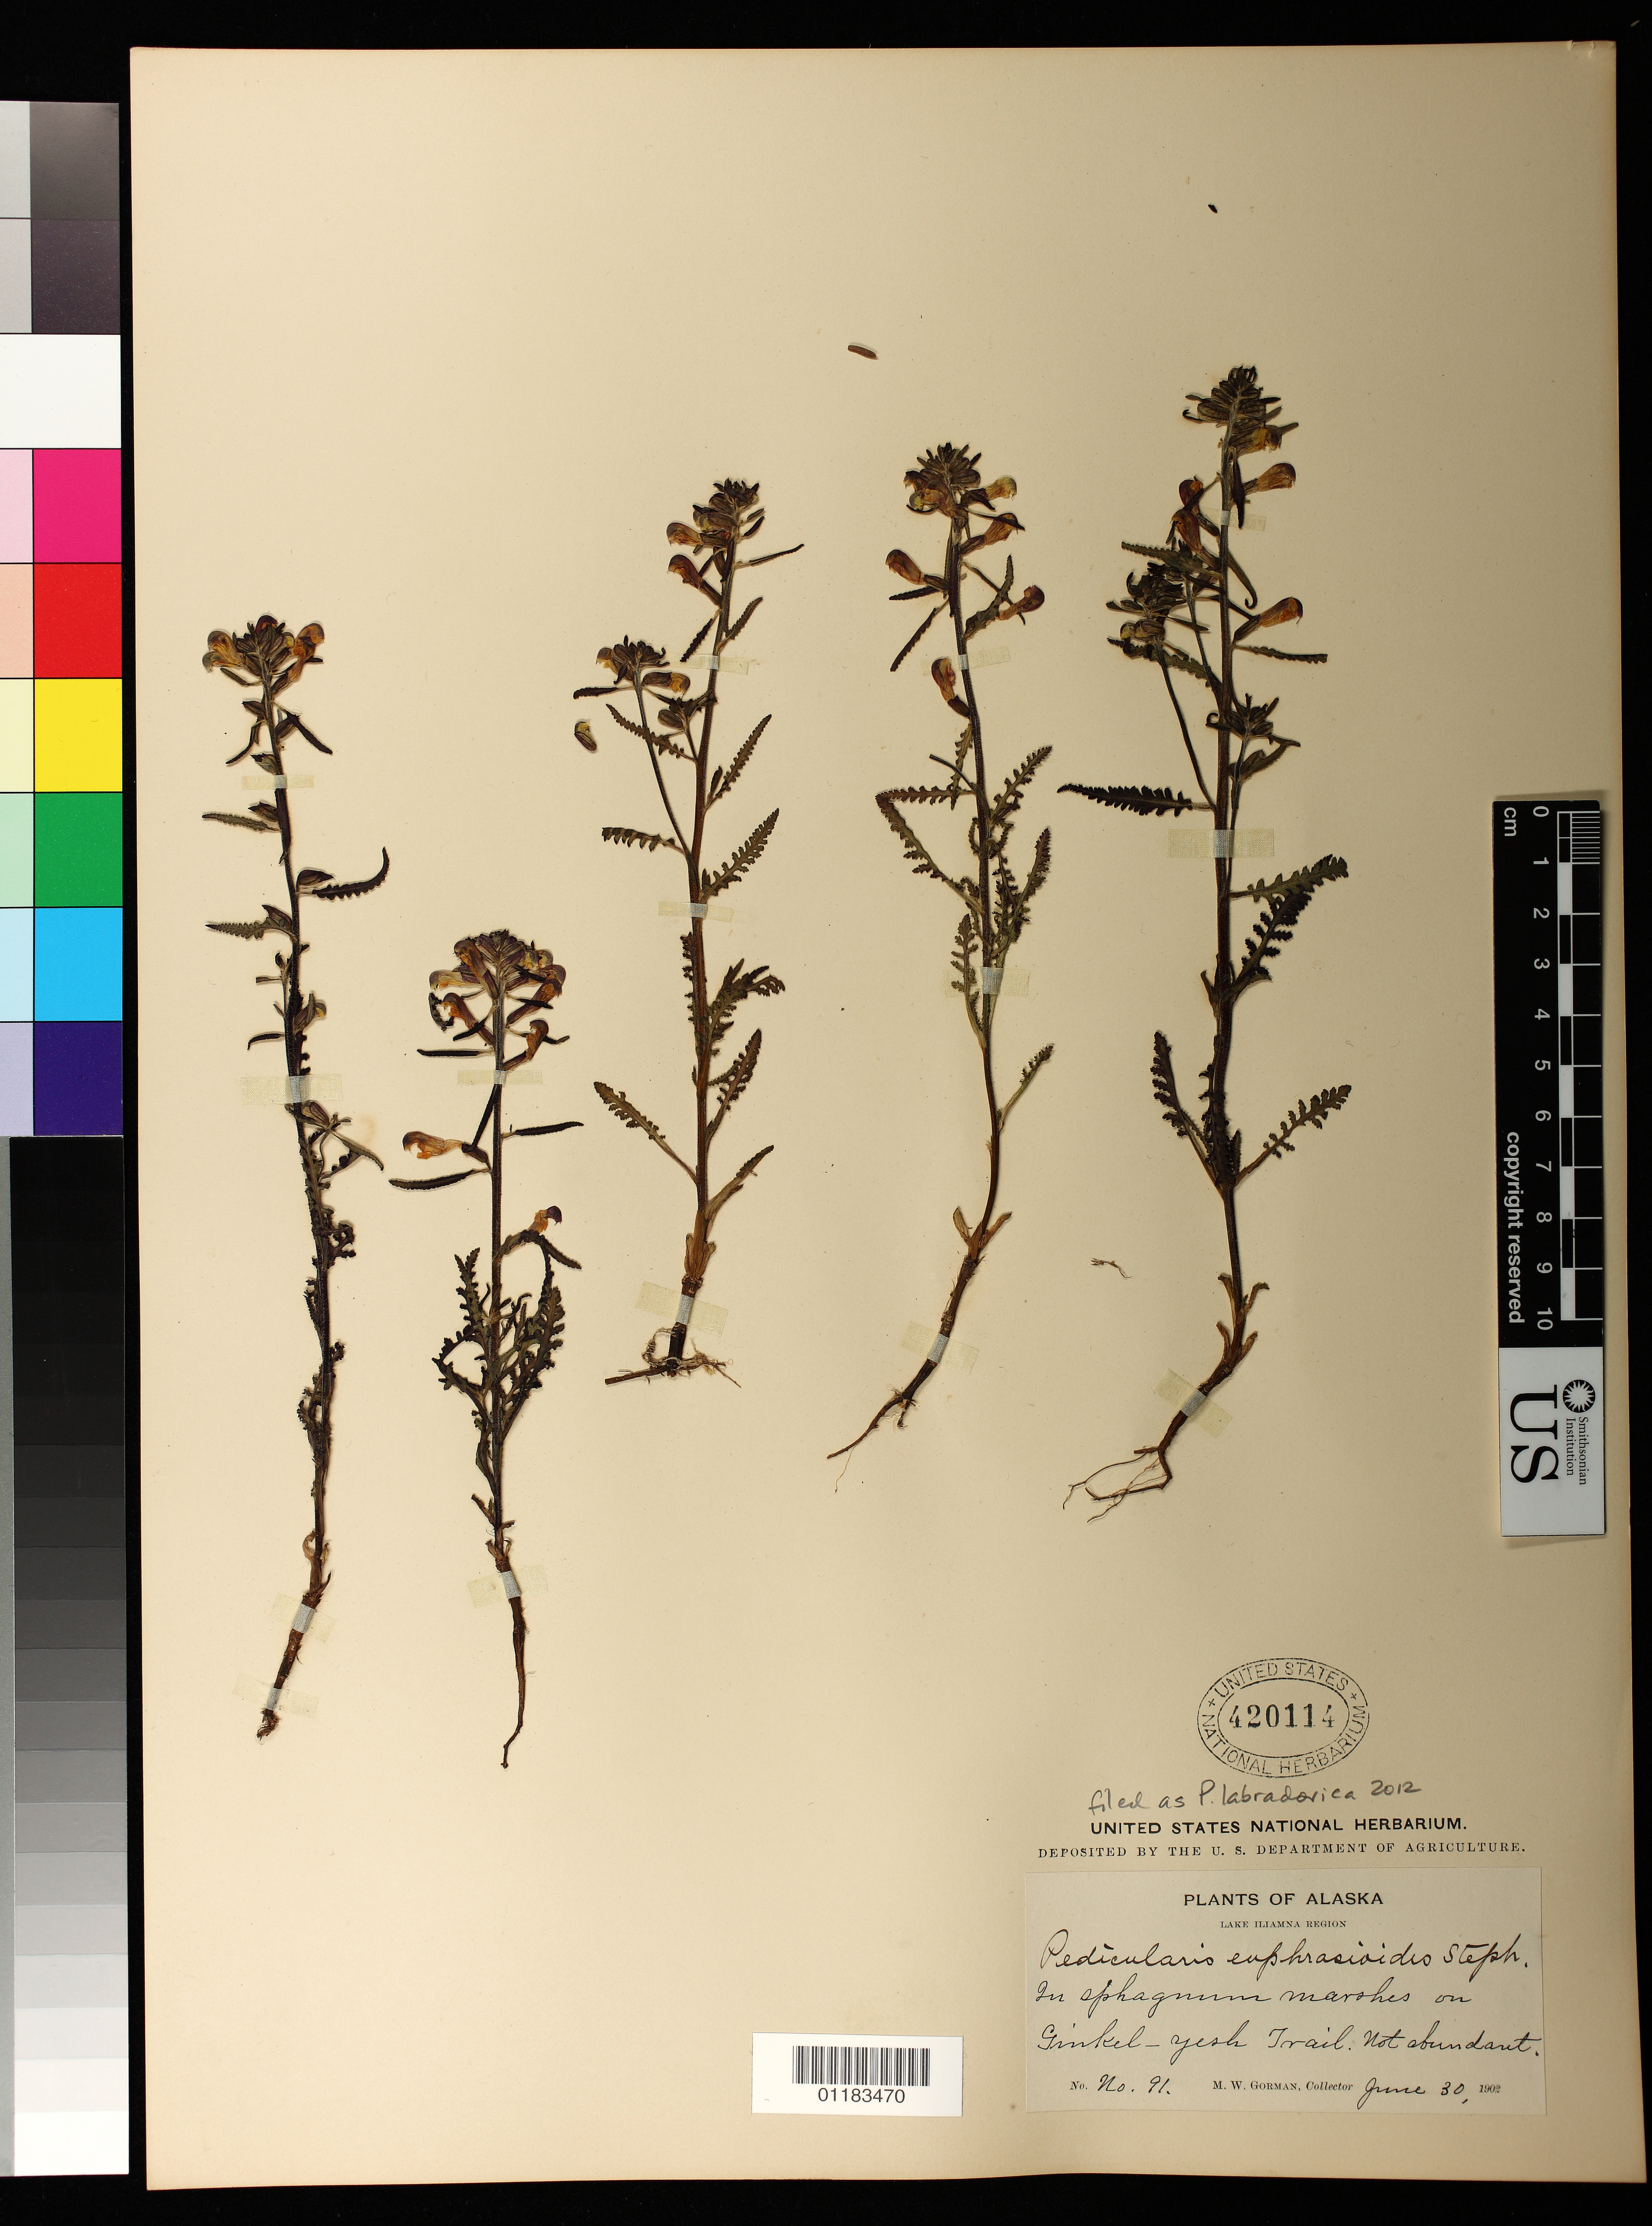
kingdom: Plantae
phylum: Tracheophyta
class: Magnoliopsida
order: Lamiales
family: Orobanchaceae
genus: Pedicularis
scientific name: Pedicularis labradorica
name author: Wirsing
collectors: M. W. Gorman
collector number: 91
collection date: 1902-06-30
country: United States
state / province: Alaska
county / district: Lake and Peninsula Borough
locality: Lake Iliamna Region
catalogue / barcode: US 420114